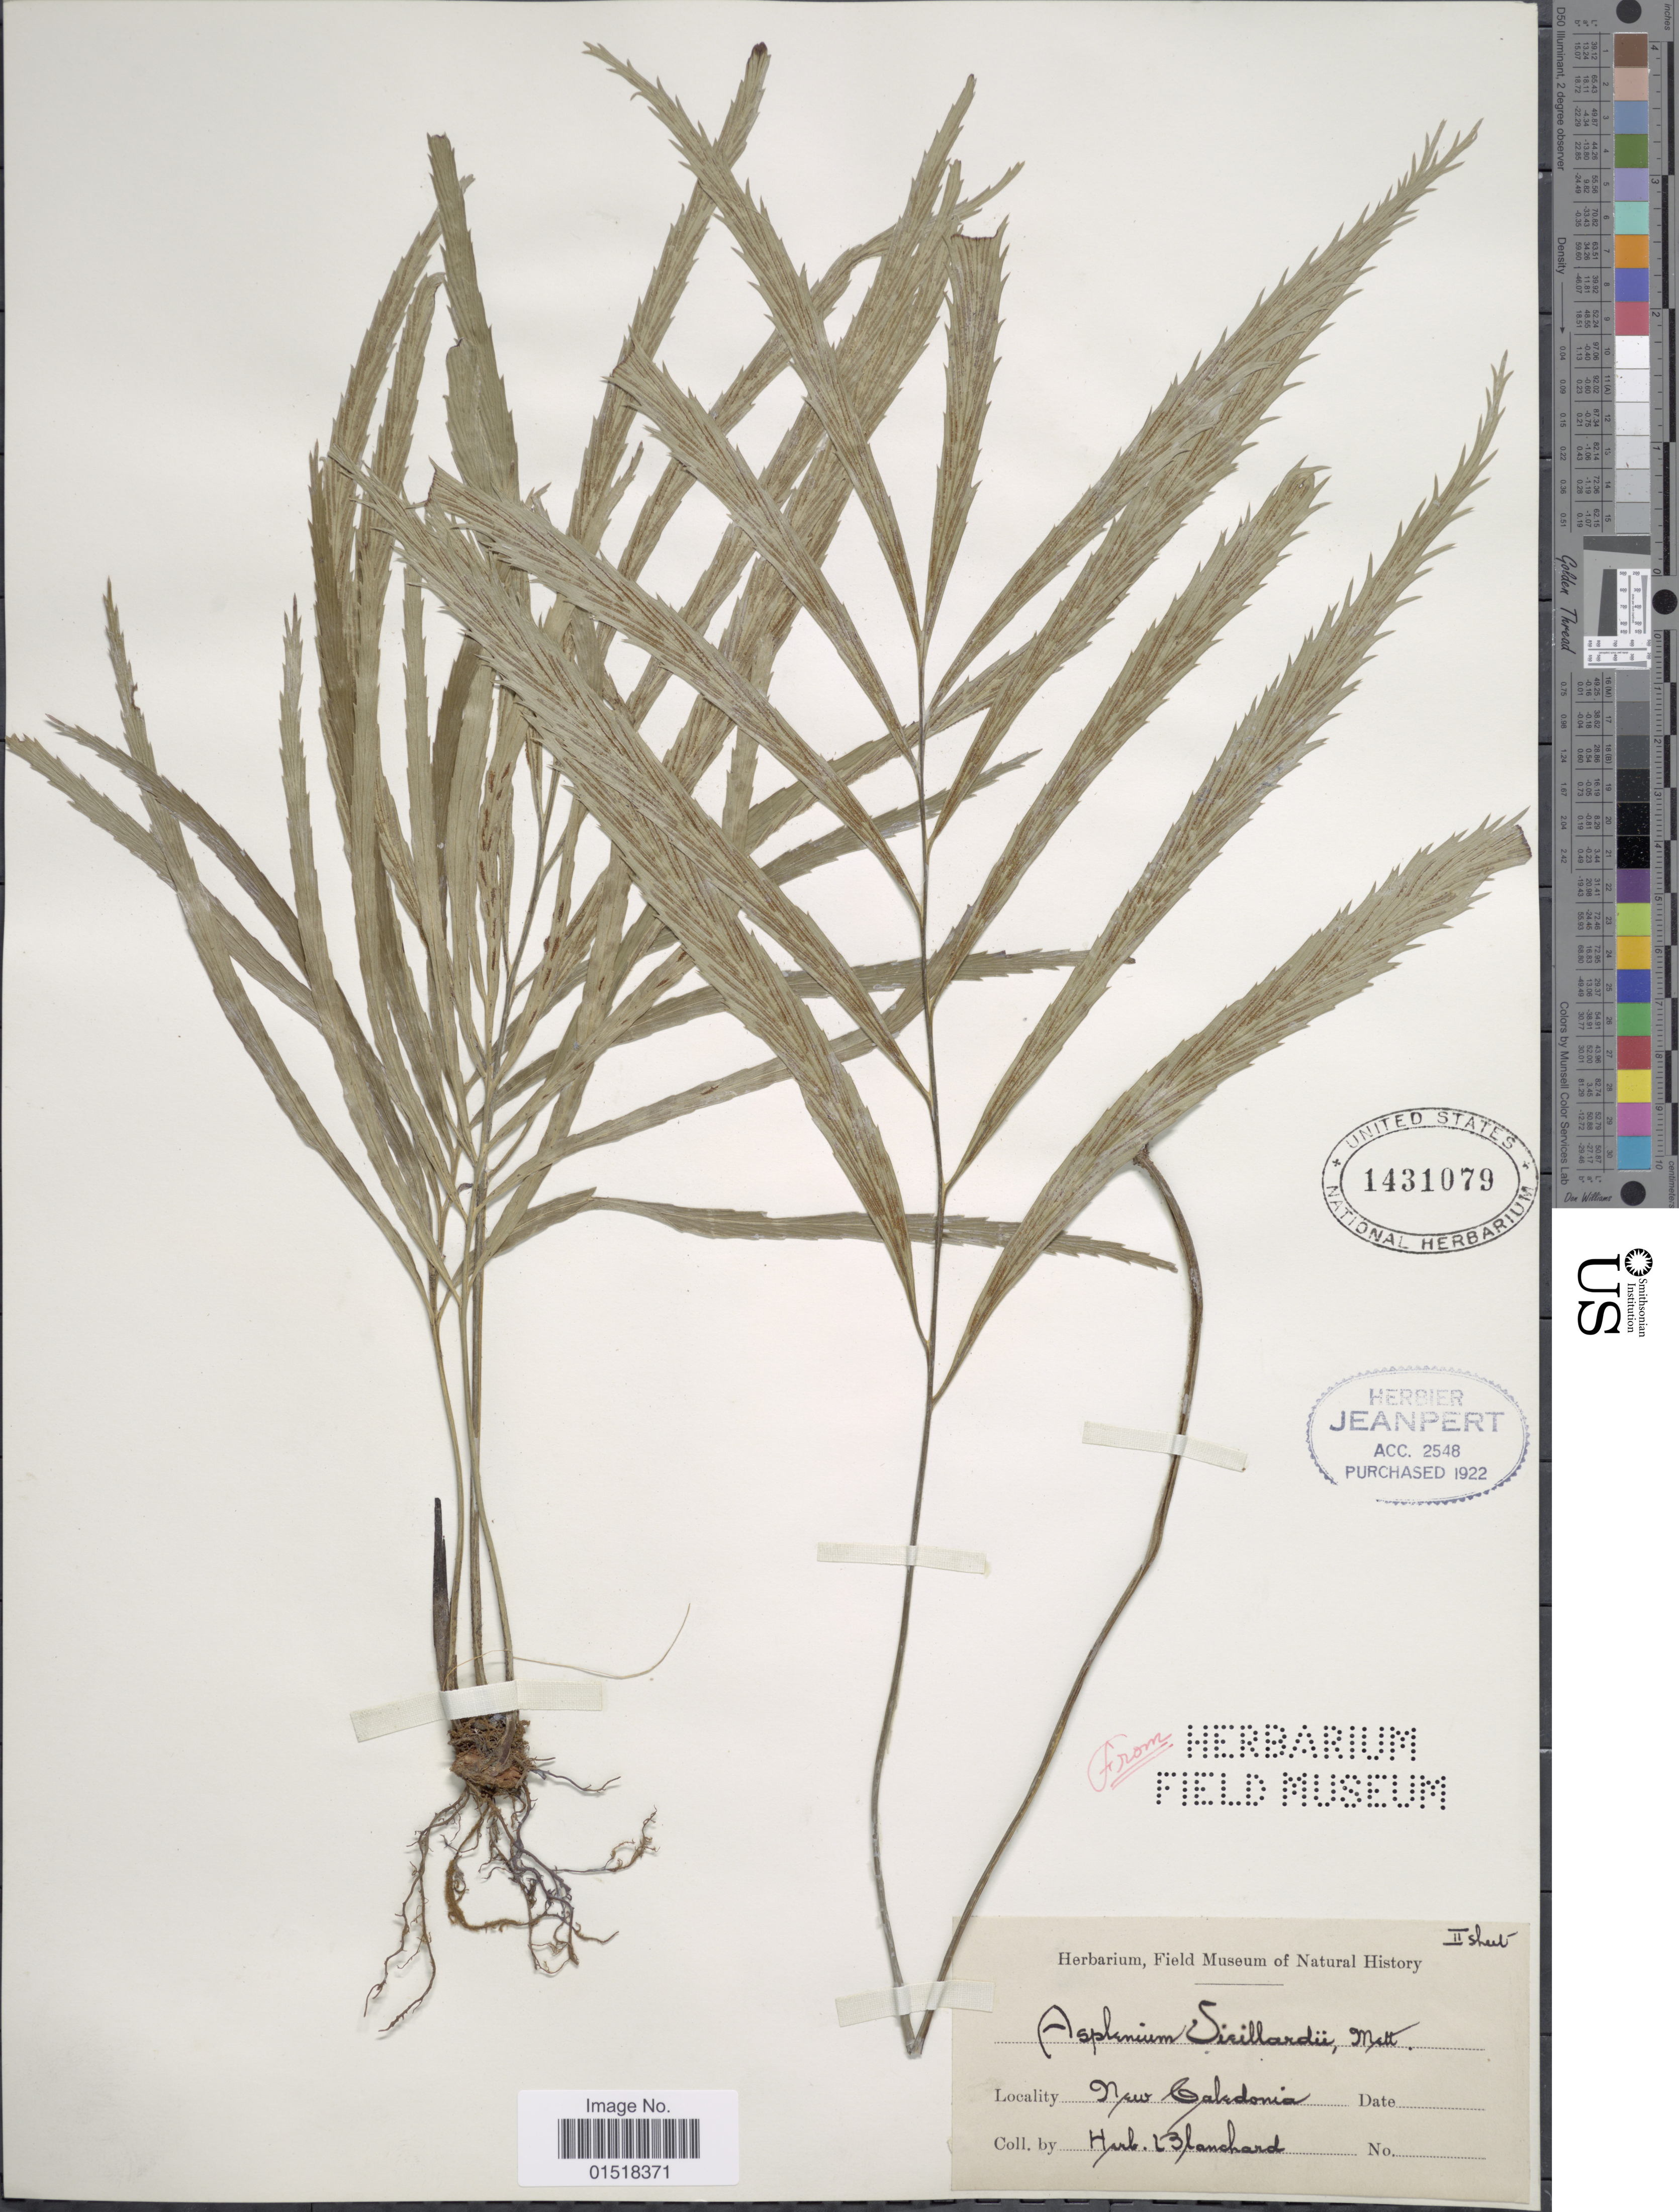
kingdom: Plantae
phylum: Tracheophyta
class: Polypodiopsida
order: Polypodiales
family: Aspleniaceae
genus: Asplenium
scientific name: Asplenium vieillardii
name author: Mett.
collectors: ex herb. F. Blanchard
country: New Caledonia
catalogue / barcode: US 1431079